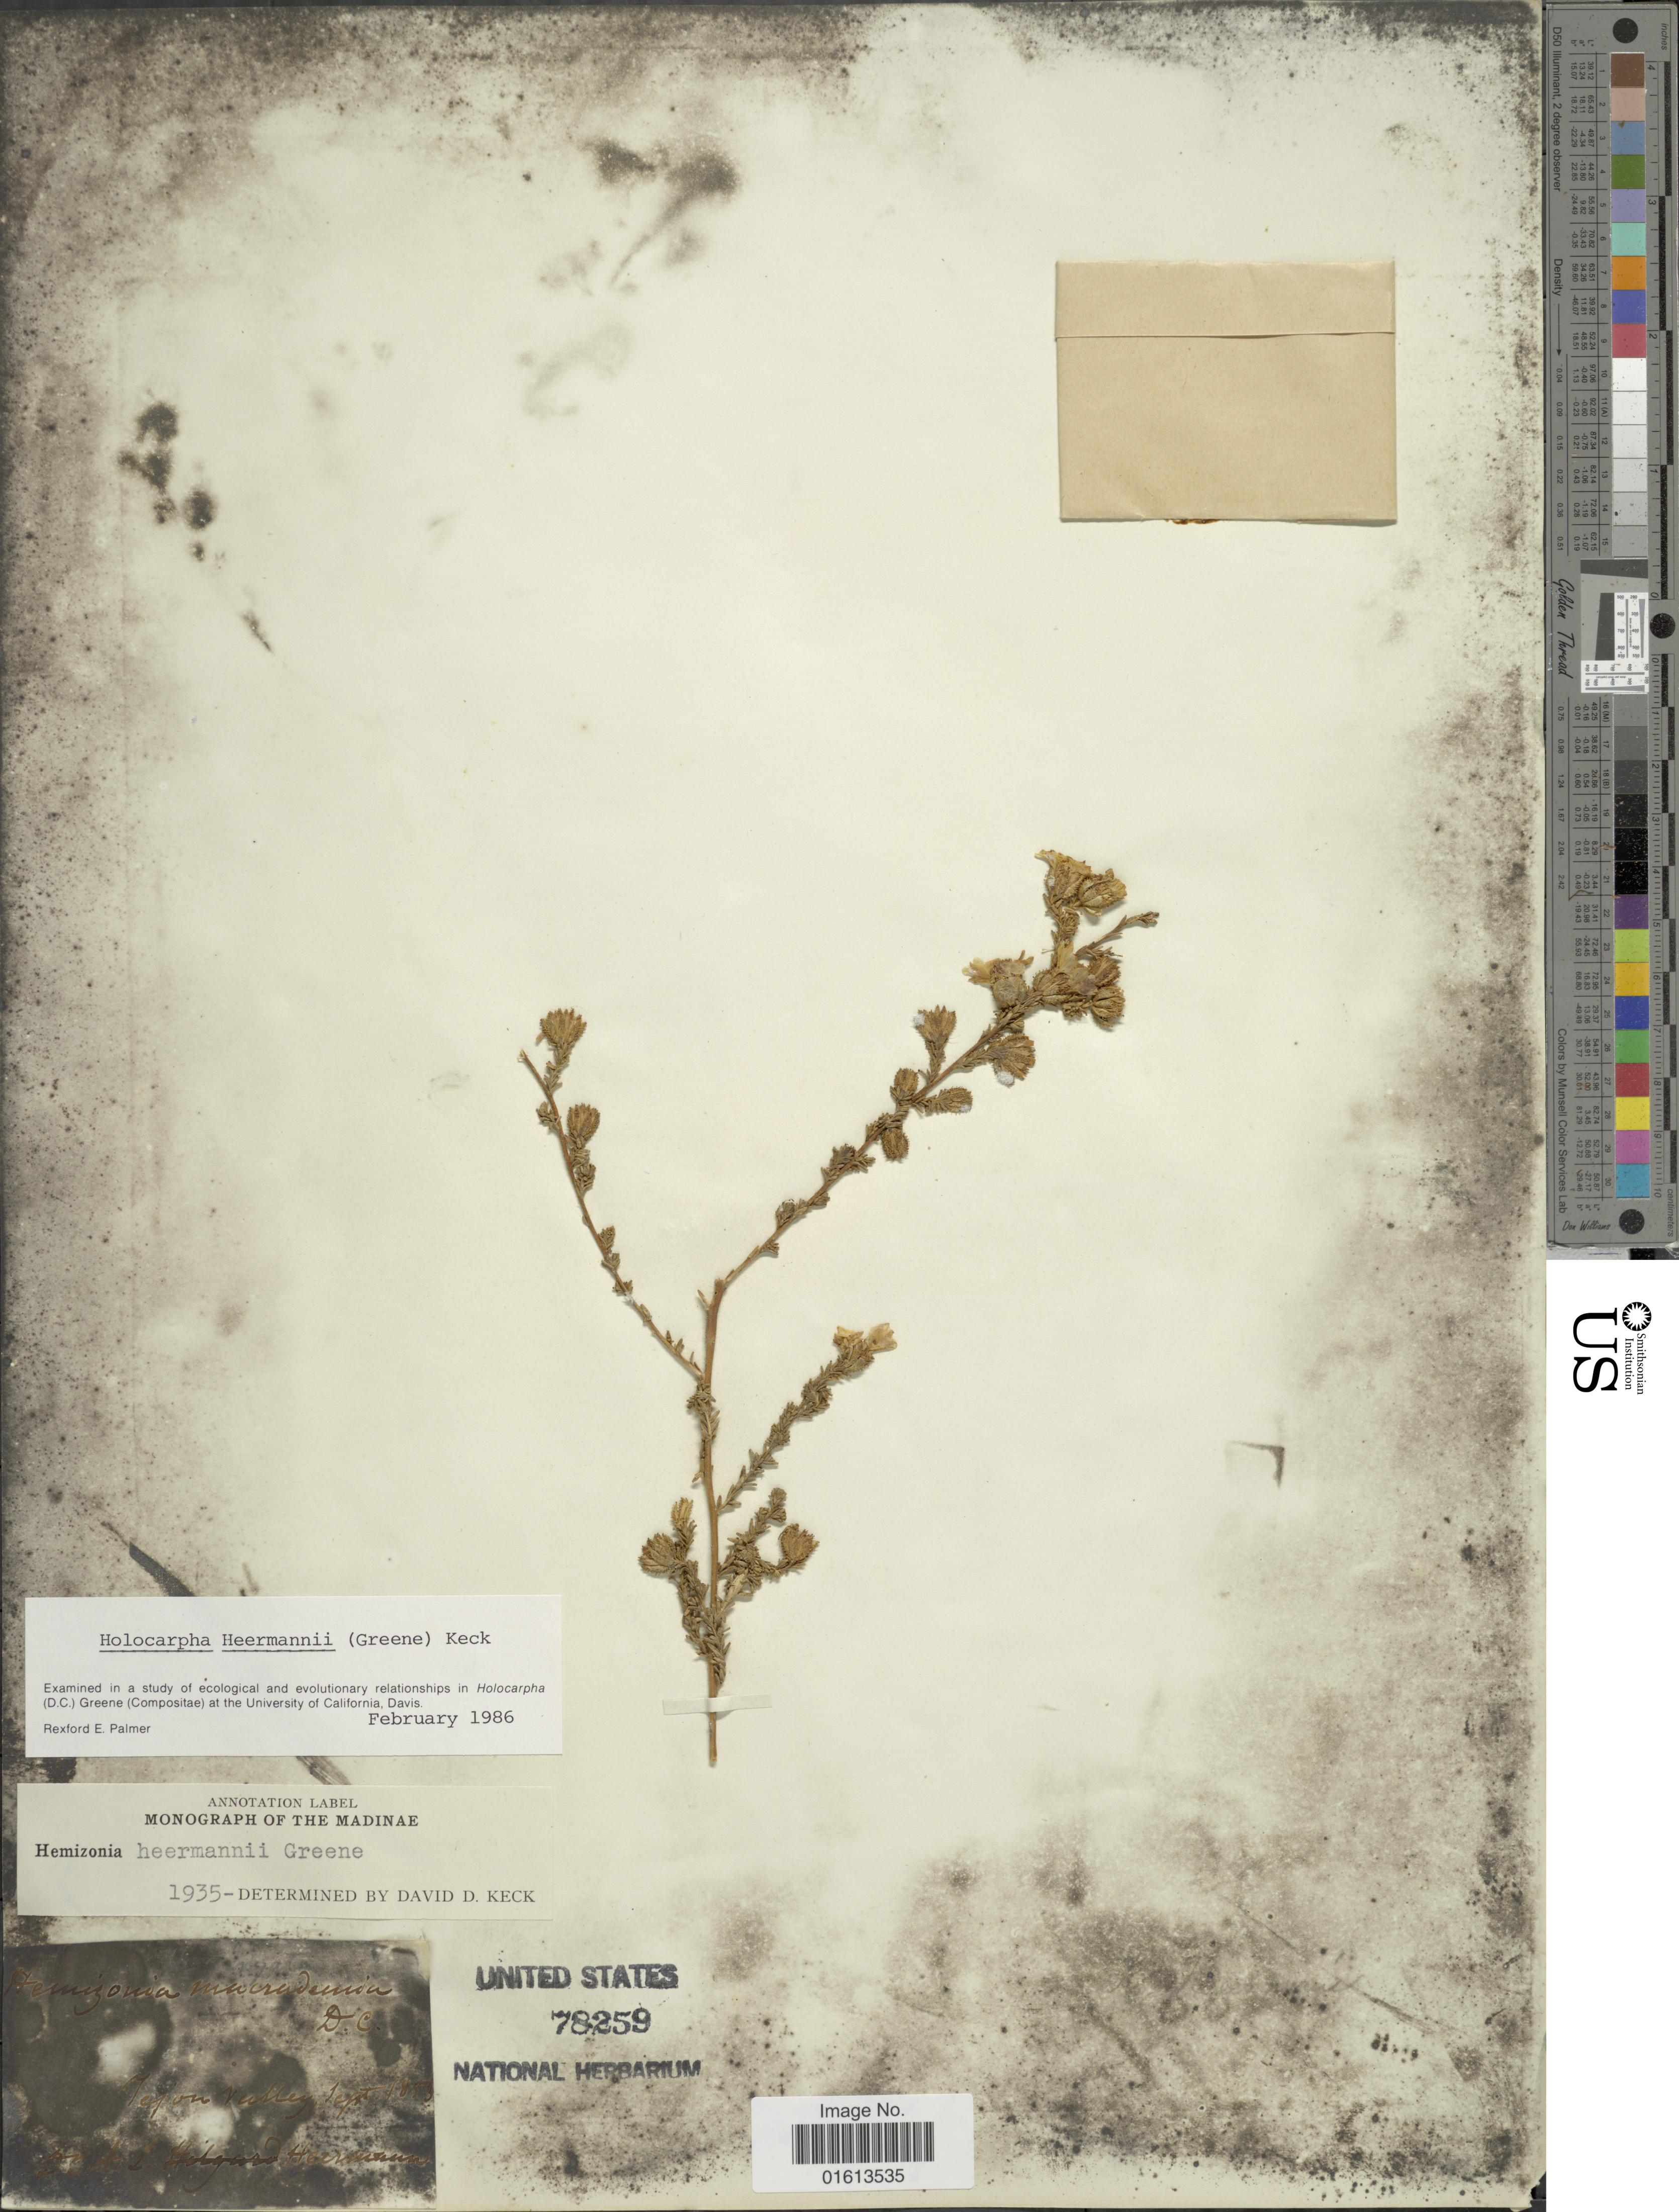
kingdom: Plantae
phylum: Tracheophyta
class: Magnoliopsida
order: Asterales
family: Asteraceae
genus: Holocarpha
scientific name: Holocarpha heermannii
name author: (Greene) D.D. Keck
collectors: A. Heermann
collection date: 1853-09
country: United States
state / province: California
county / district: Kern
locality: Tejon Valley.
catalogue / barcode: US 78259